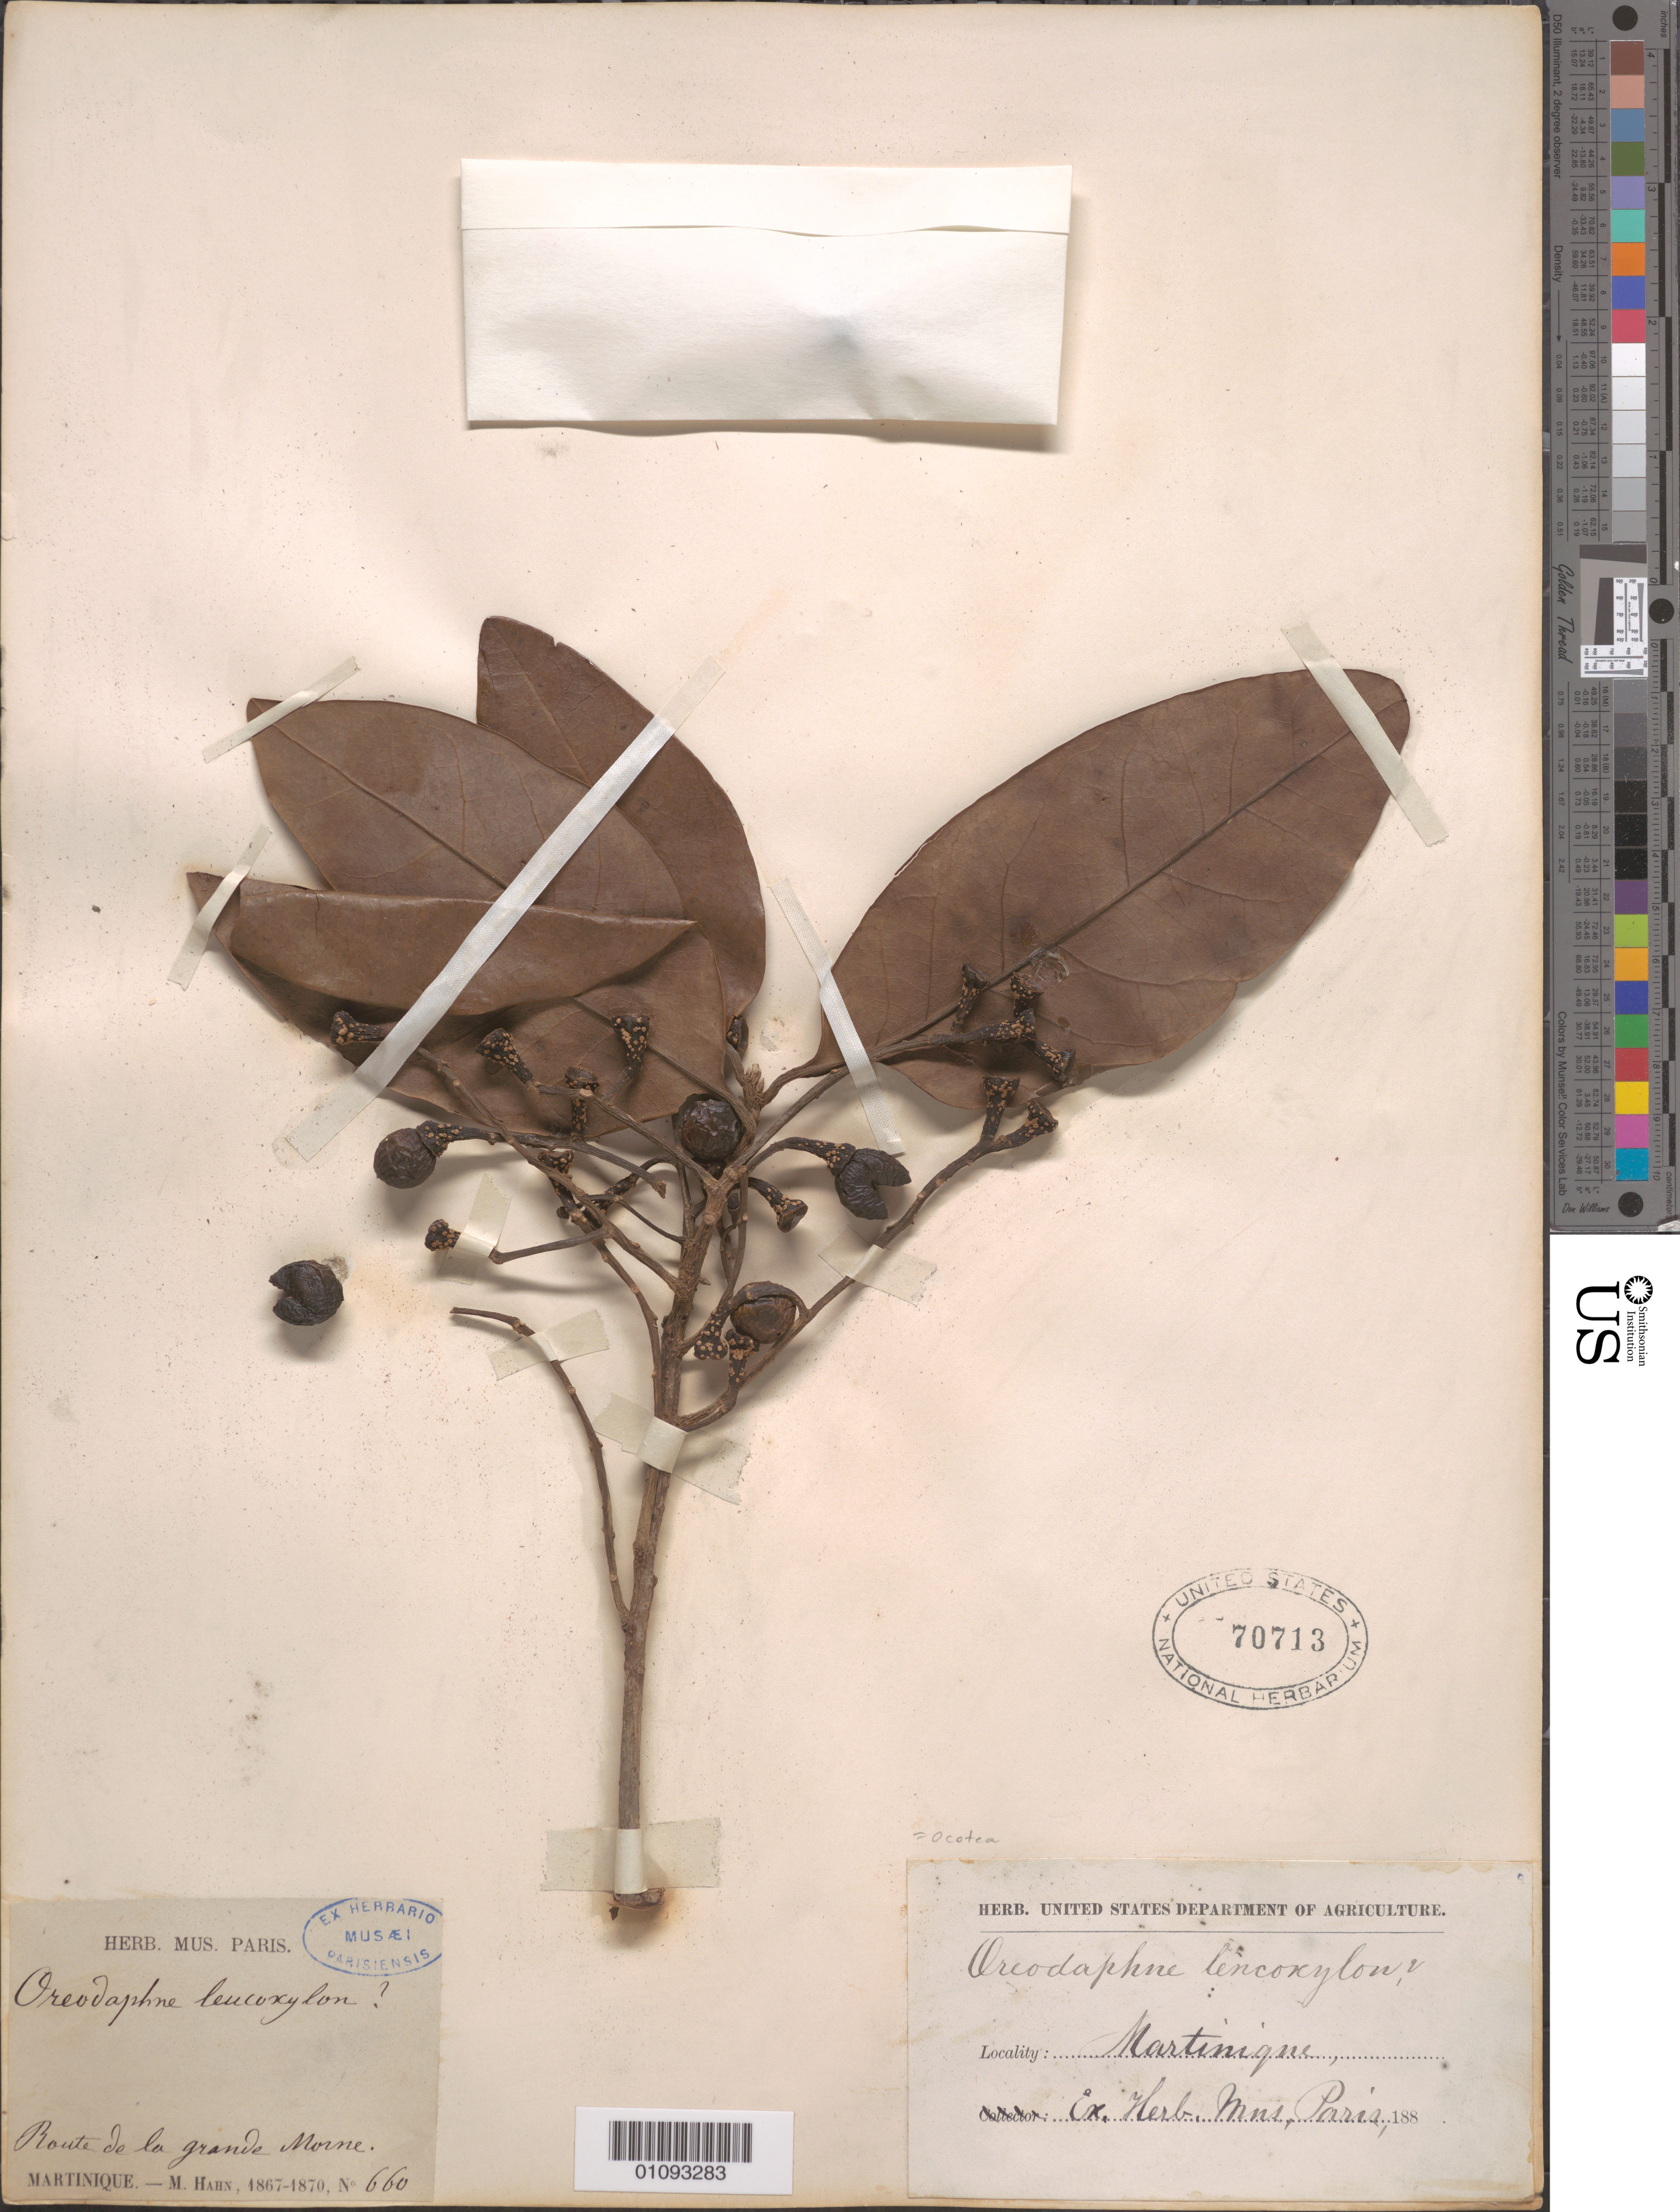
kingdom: Plantae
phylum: Tracheophyta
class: Magnoliopsida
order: Laurales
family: Lauraceae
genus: Ocotea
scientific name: Ocotea leucoxylon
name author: (Sw.) Laness.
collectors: M. Hahn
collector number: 660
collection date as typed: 1867 to -- --- 1870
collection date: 1867/1870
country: Martinique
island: Martinique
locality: route de la Grande Morne.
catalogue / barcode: US 70713